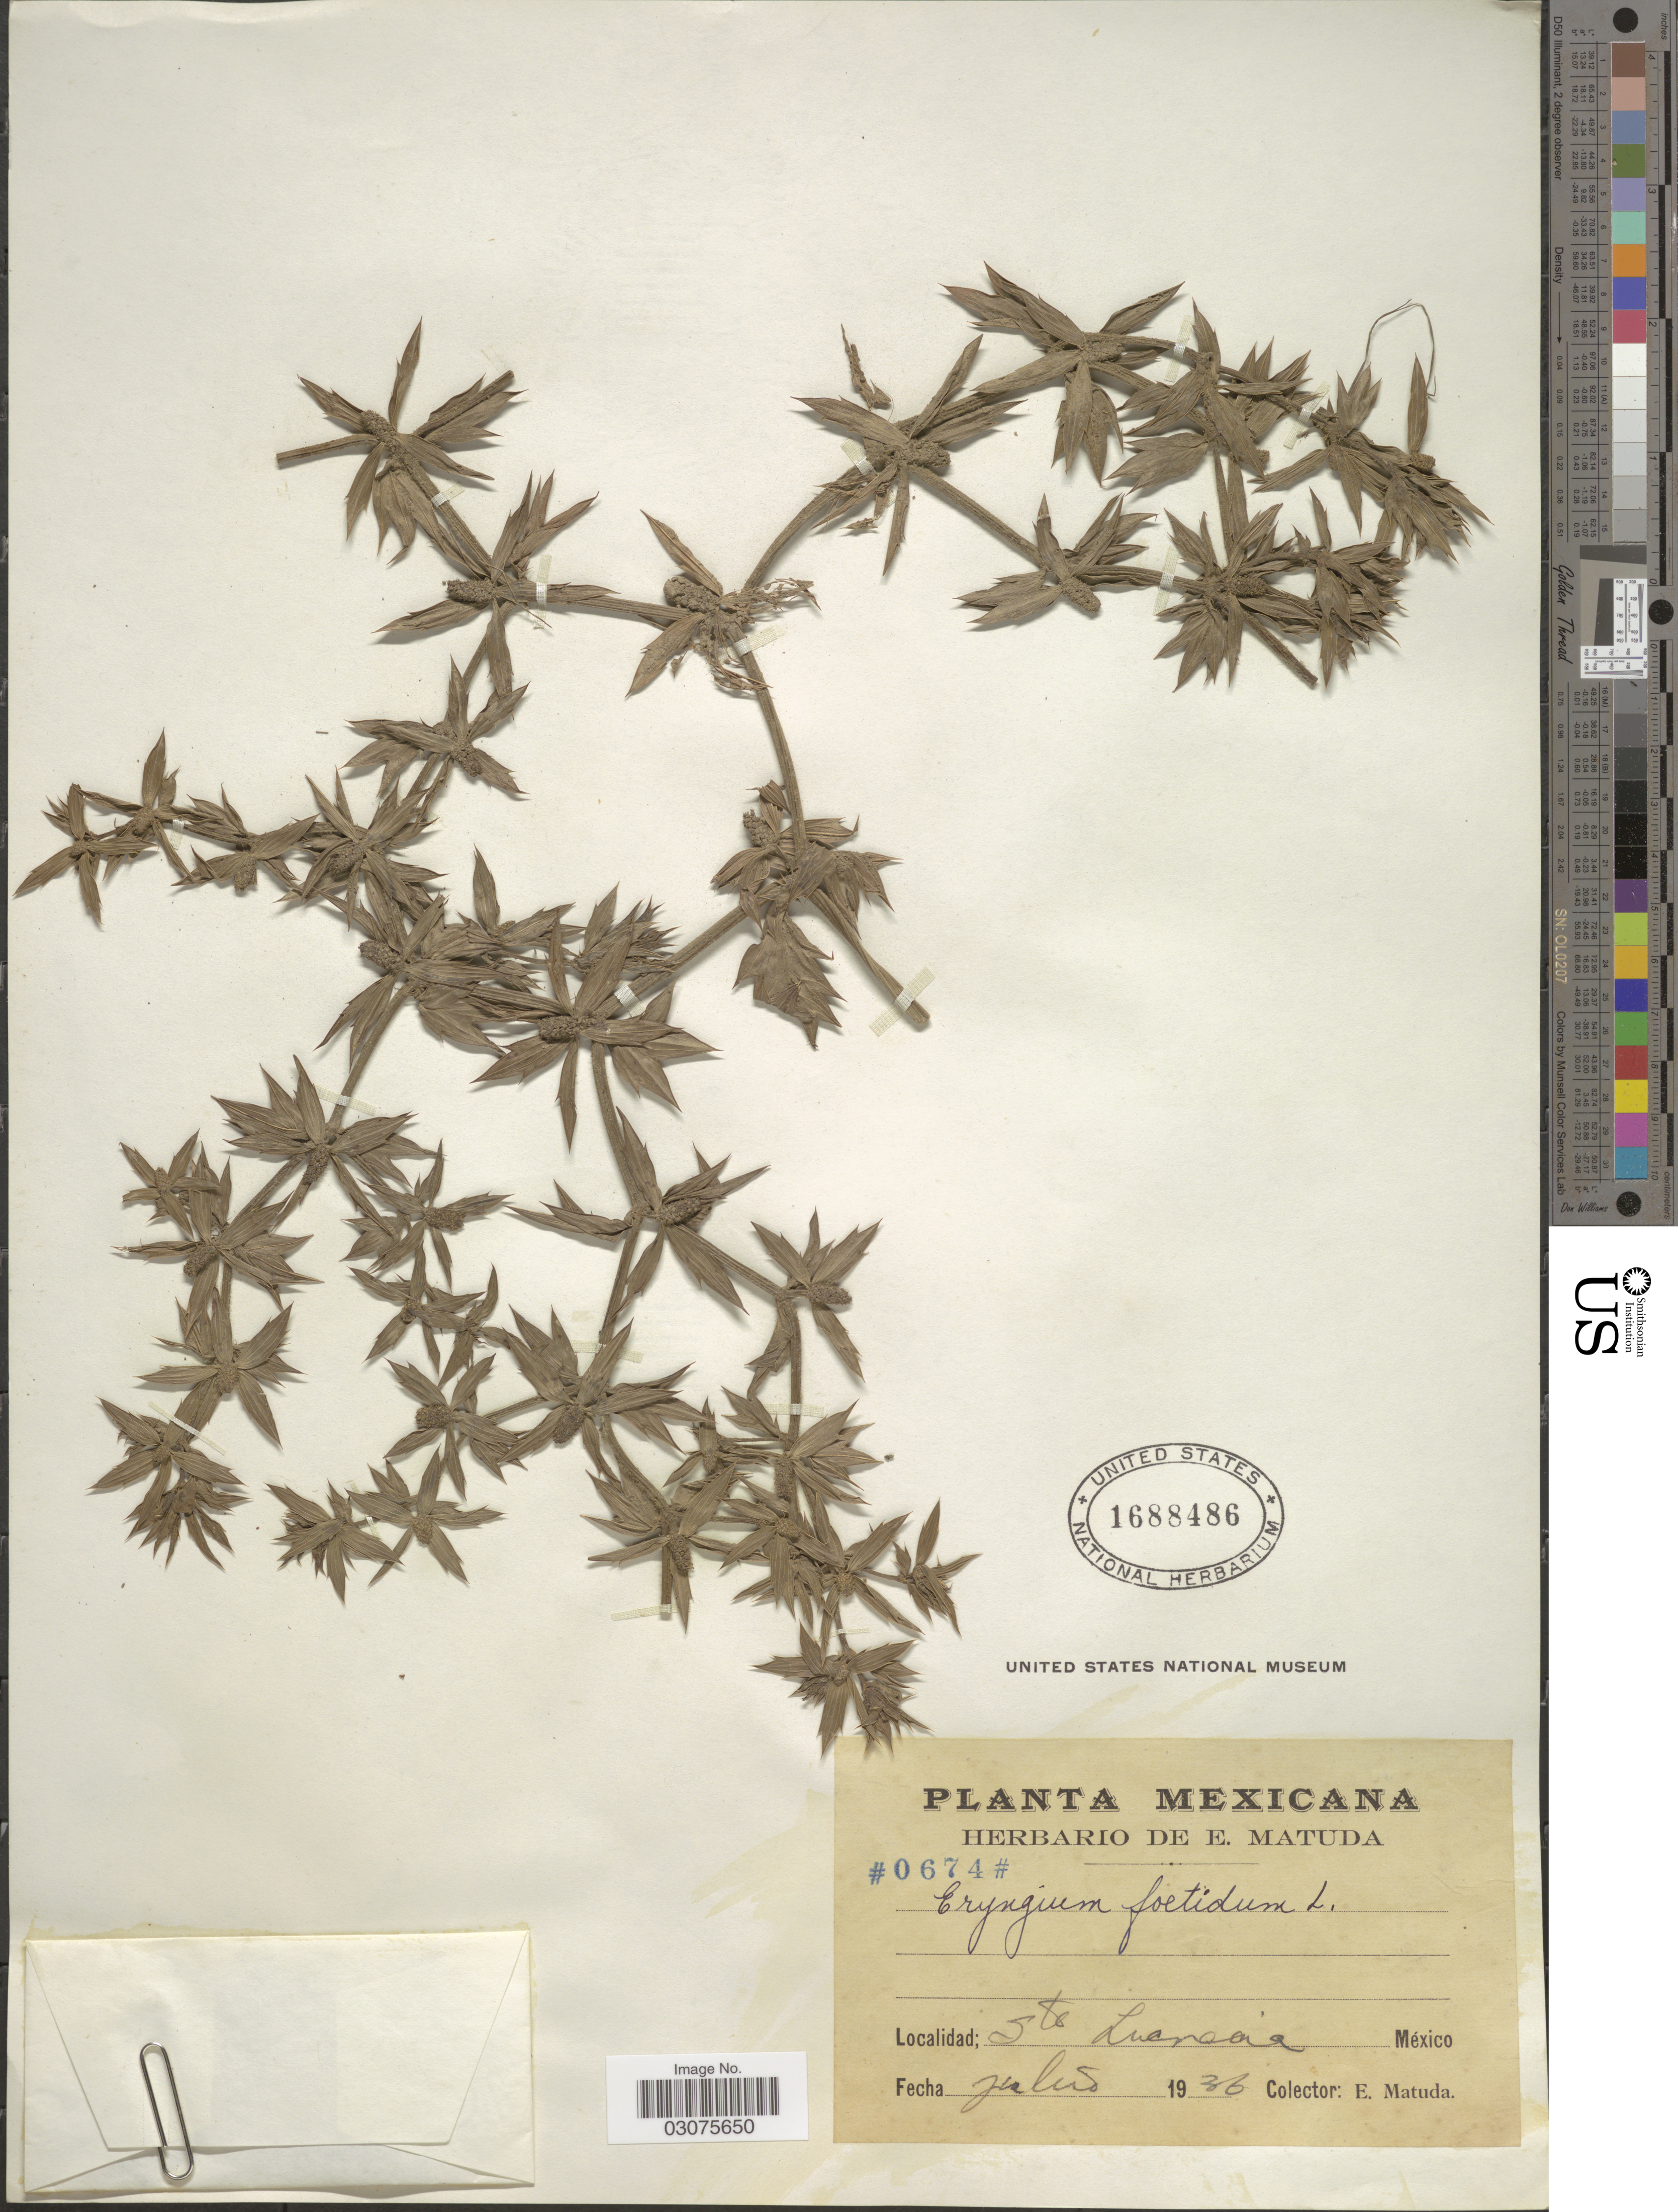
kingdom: Plantae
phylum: Tracheophyta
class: Magnoliopsida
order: Apiales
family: Apiaceae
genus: Eryngium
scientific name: Eryngium foetidum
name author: L.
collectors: E. Matuda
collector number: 0674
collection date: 1936-07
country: Mexico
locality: Ste Lucrecia.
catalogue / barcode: US 1688486